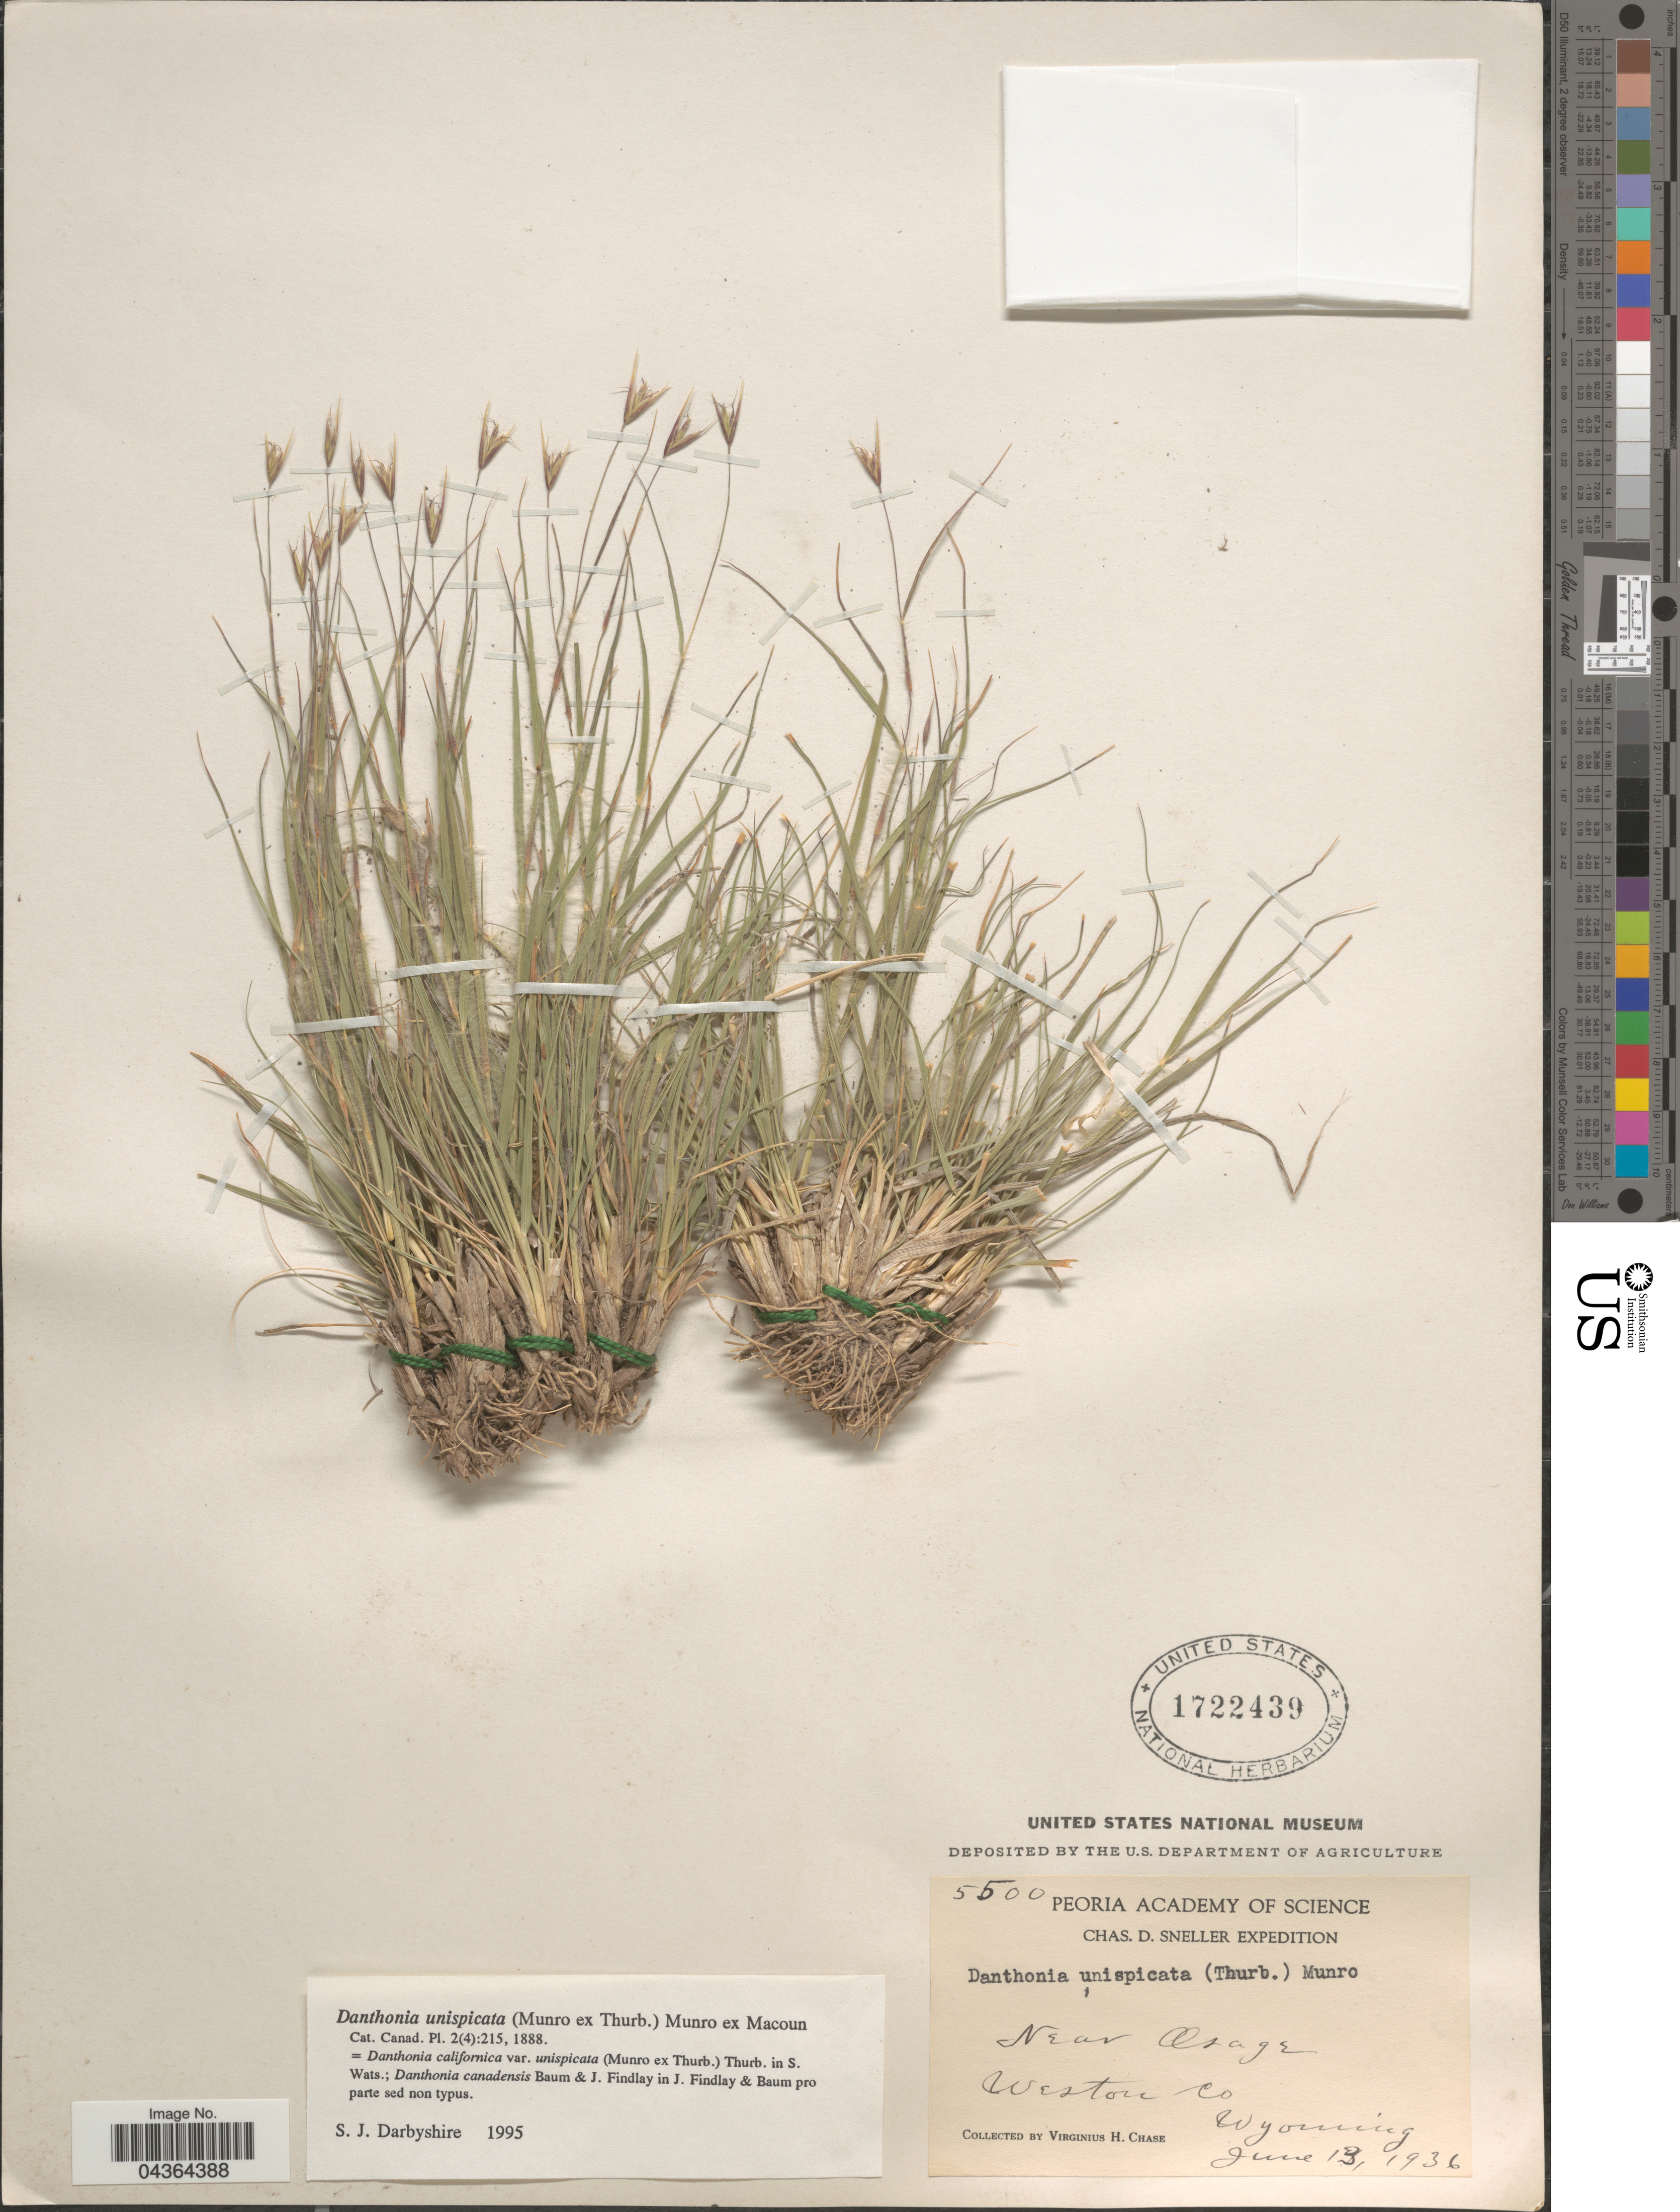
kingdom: Plantae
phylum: Tracheophyta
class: Liliopsida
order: Poales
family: Poaceae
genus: Danthonia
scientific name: Danthonia unispicata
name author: (Thurb.) Munro ex Macoun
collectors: V. H. Chase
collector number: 5500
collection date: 1936-06-13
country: United States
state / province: Wyoming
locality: Chas. D. Sneller Expedition. Near Osage. Weston Co.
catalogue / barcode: US 1722439